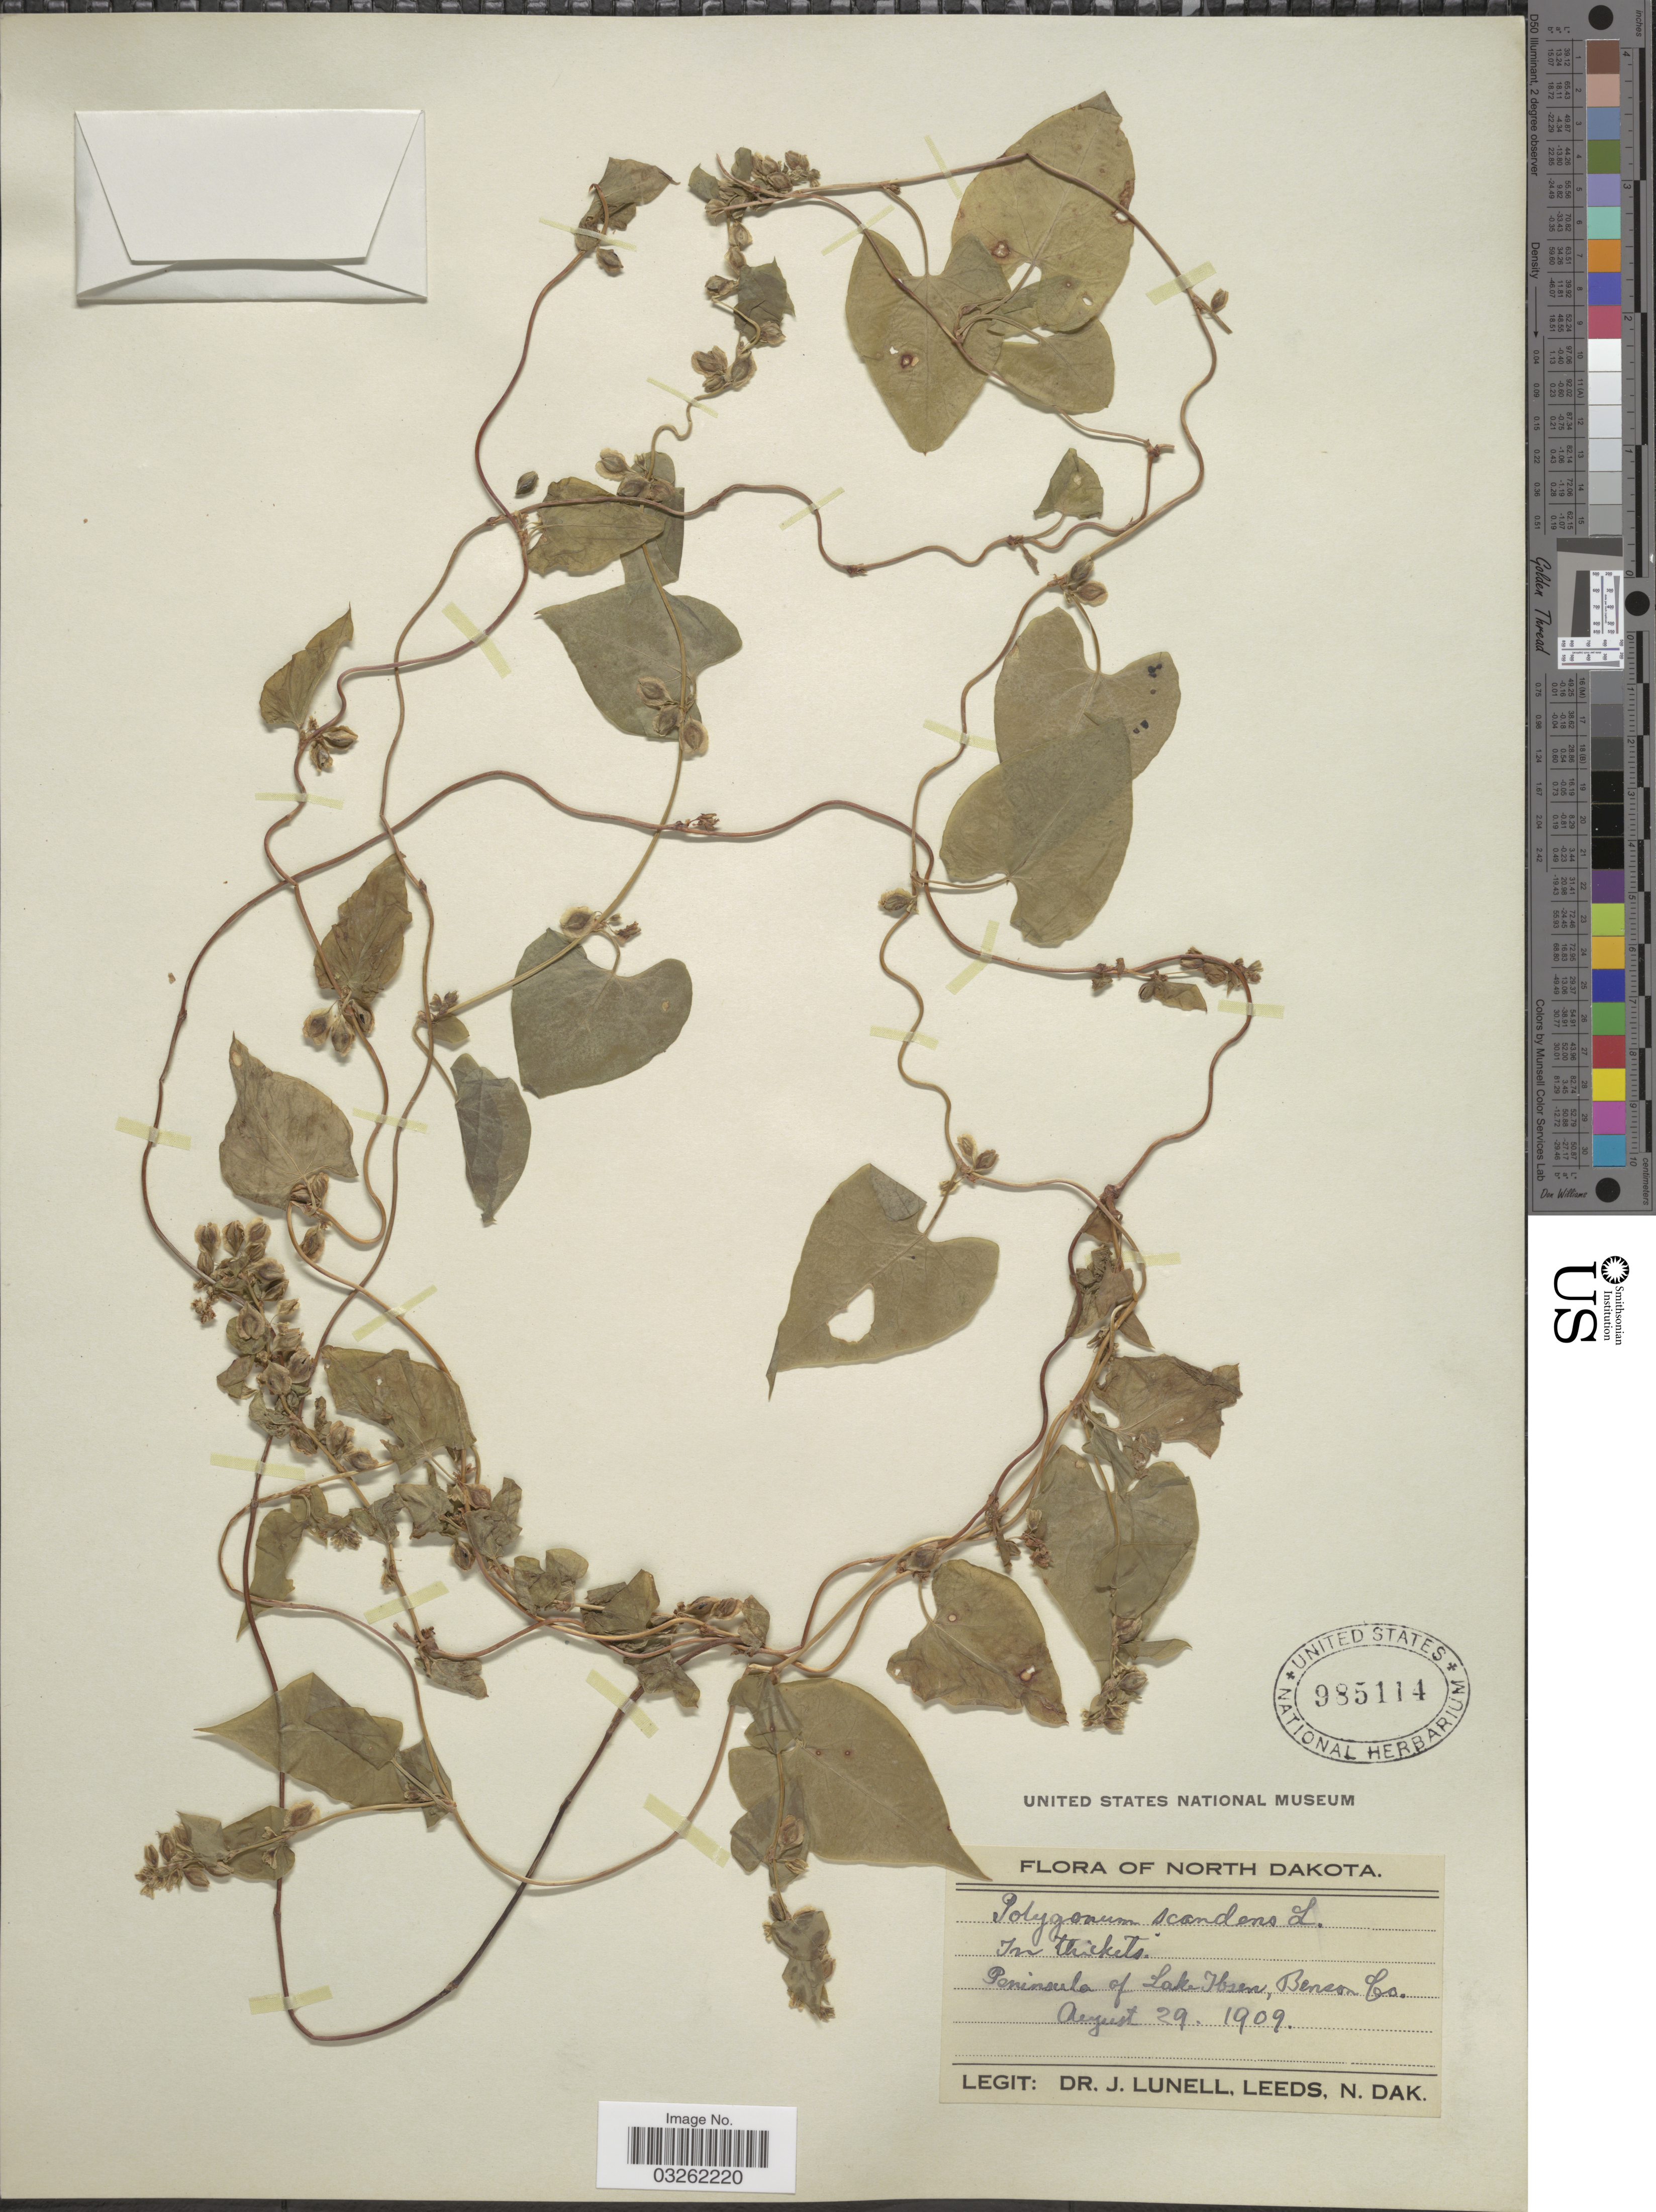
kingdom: Plantae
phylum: Tracheophyta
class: Magnoliopsida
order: Caryophyllales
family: Polygonaceae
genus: Fallopia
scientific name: Fallopia scandens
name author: (L.) Holub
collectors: J. Lunell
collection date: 1909-08-29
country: United States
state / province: North Dakota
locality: Peninsula of Lake Ibsen, Benson Co.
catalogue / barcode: US 985114